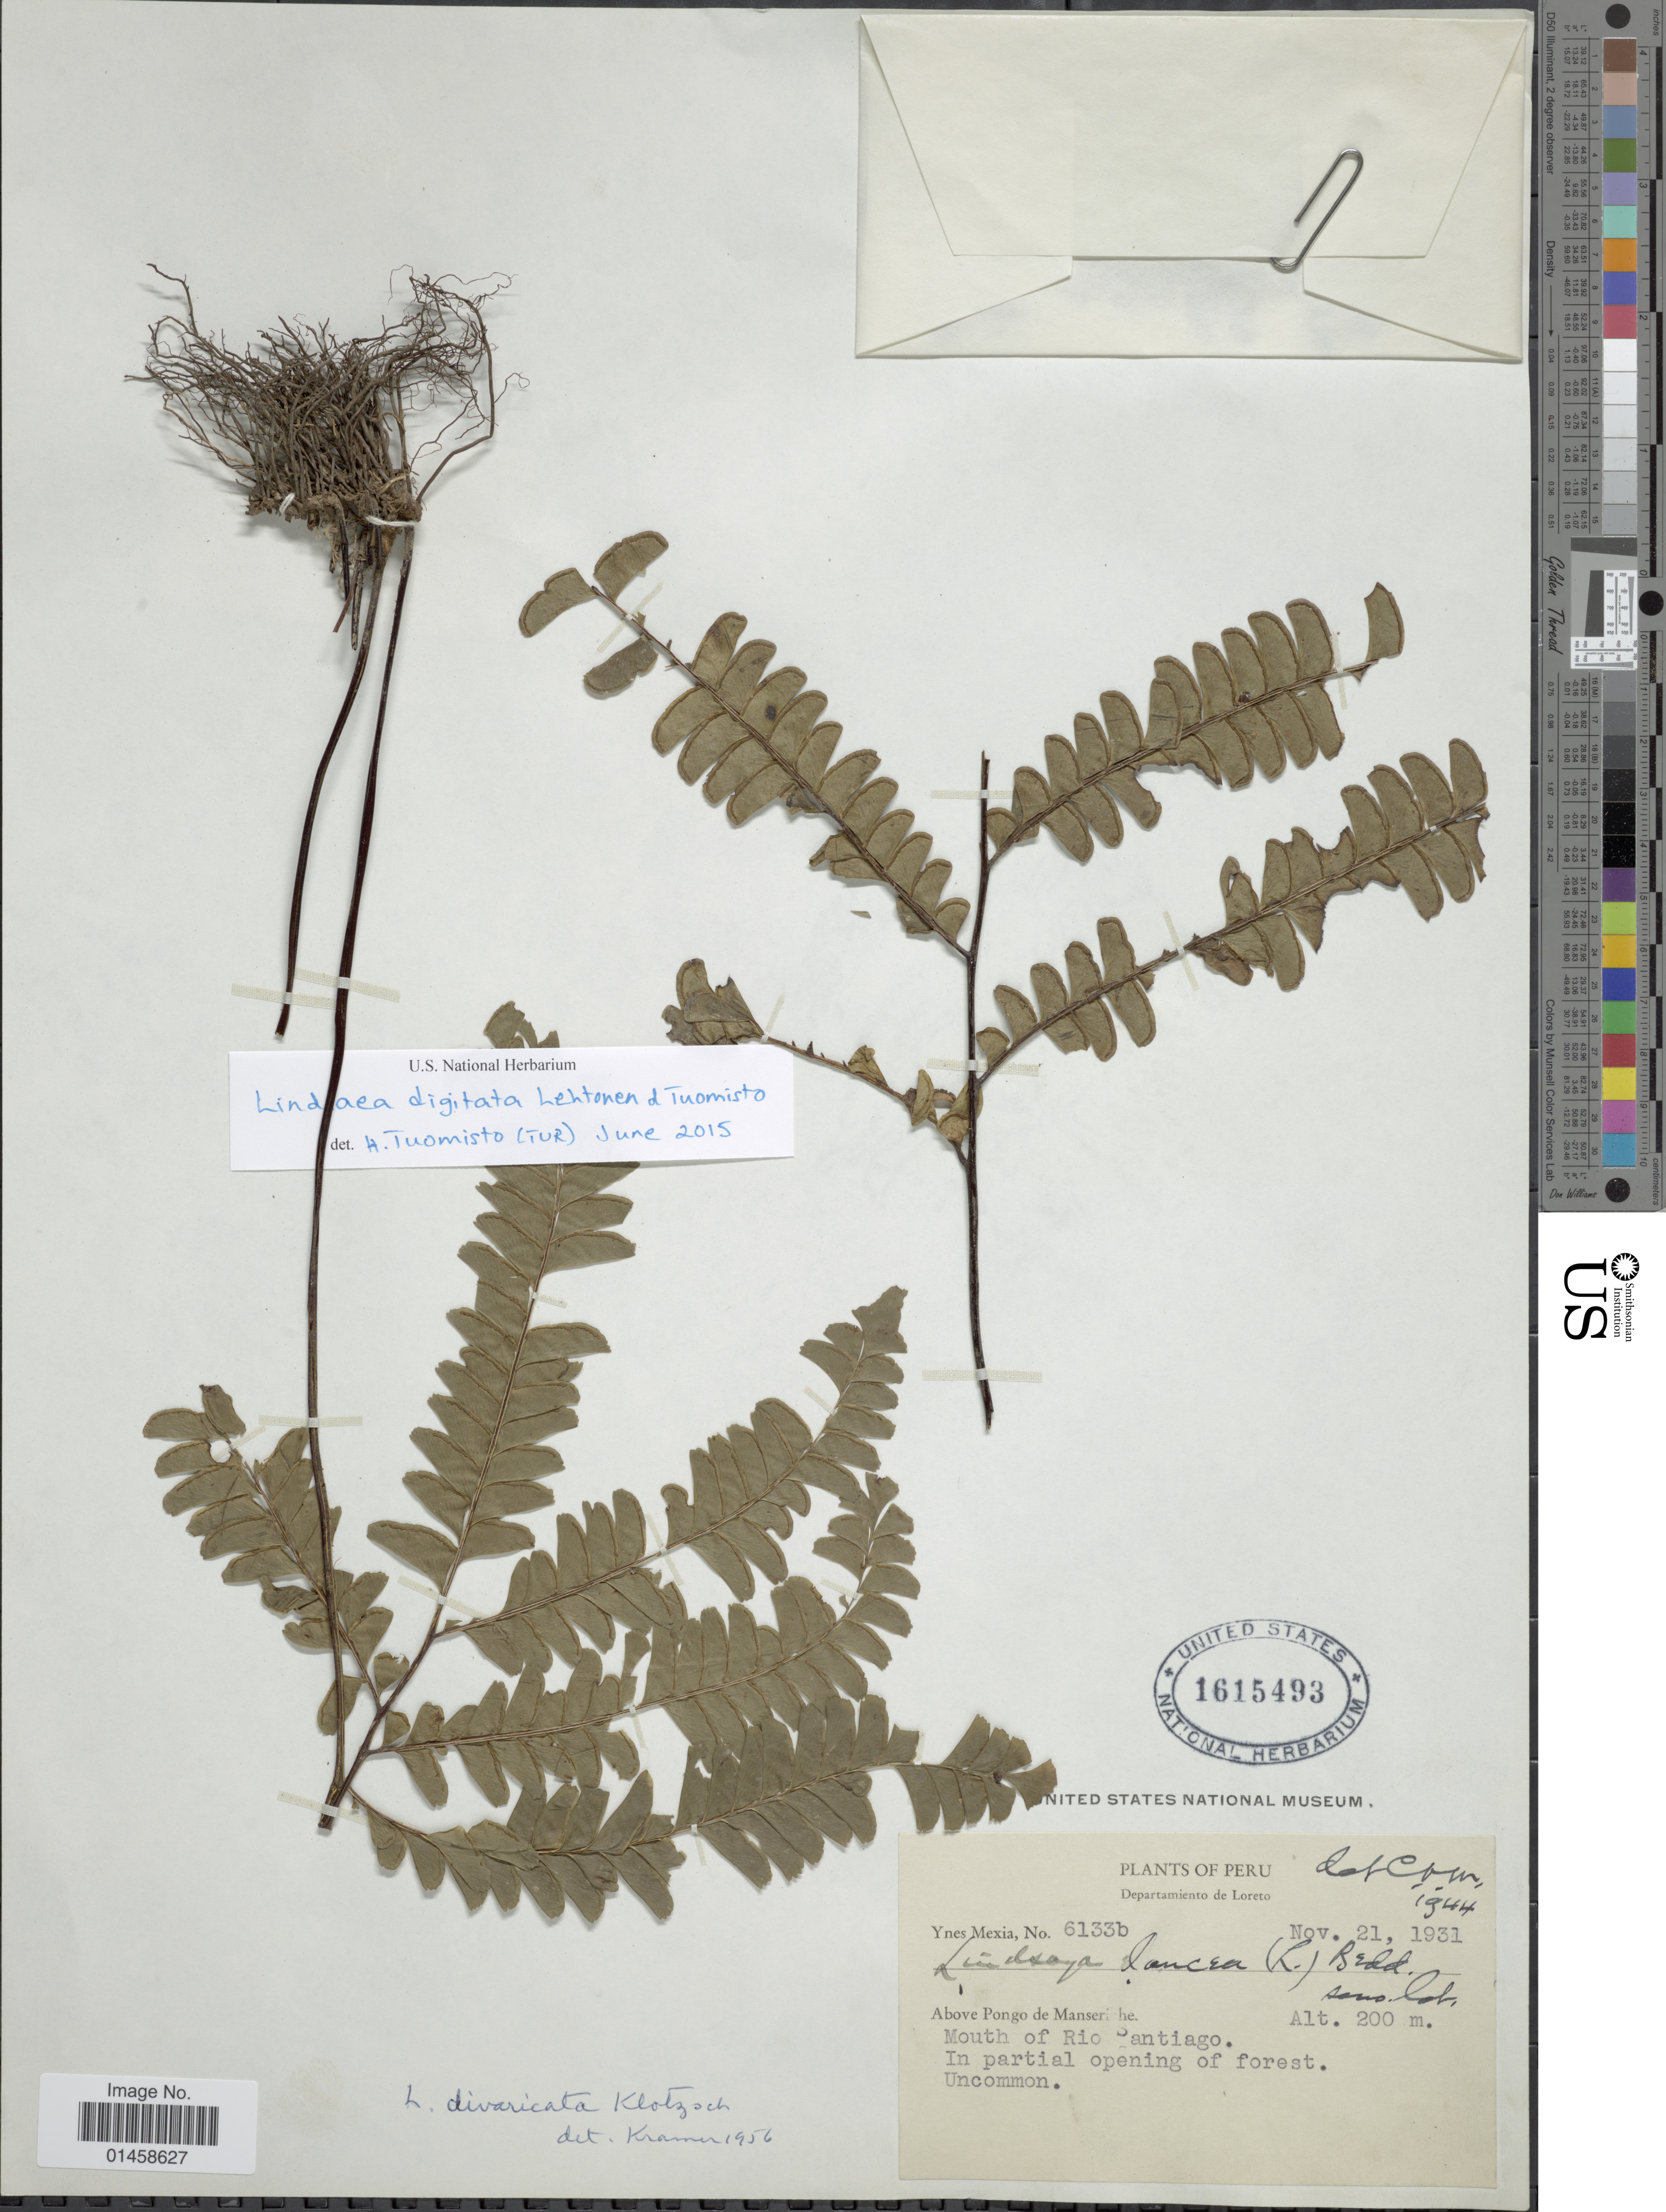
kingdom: Plantae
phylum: Tracheophyta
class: Polypodiopsida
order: Polypodiales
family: Lindsaeaceae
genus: Lindsaea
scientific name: Lindsaea divaricata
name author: Klotzsch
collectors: Y. Mexia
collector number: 6133b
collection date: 1931-11-21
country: Peru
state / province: Loreto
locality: Above Pongo de Manseriche, mouth of Río Santiago, Departamiento de Loreto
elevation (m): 200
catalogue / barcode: US 1615493